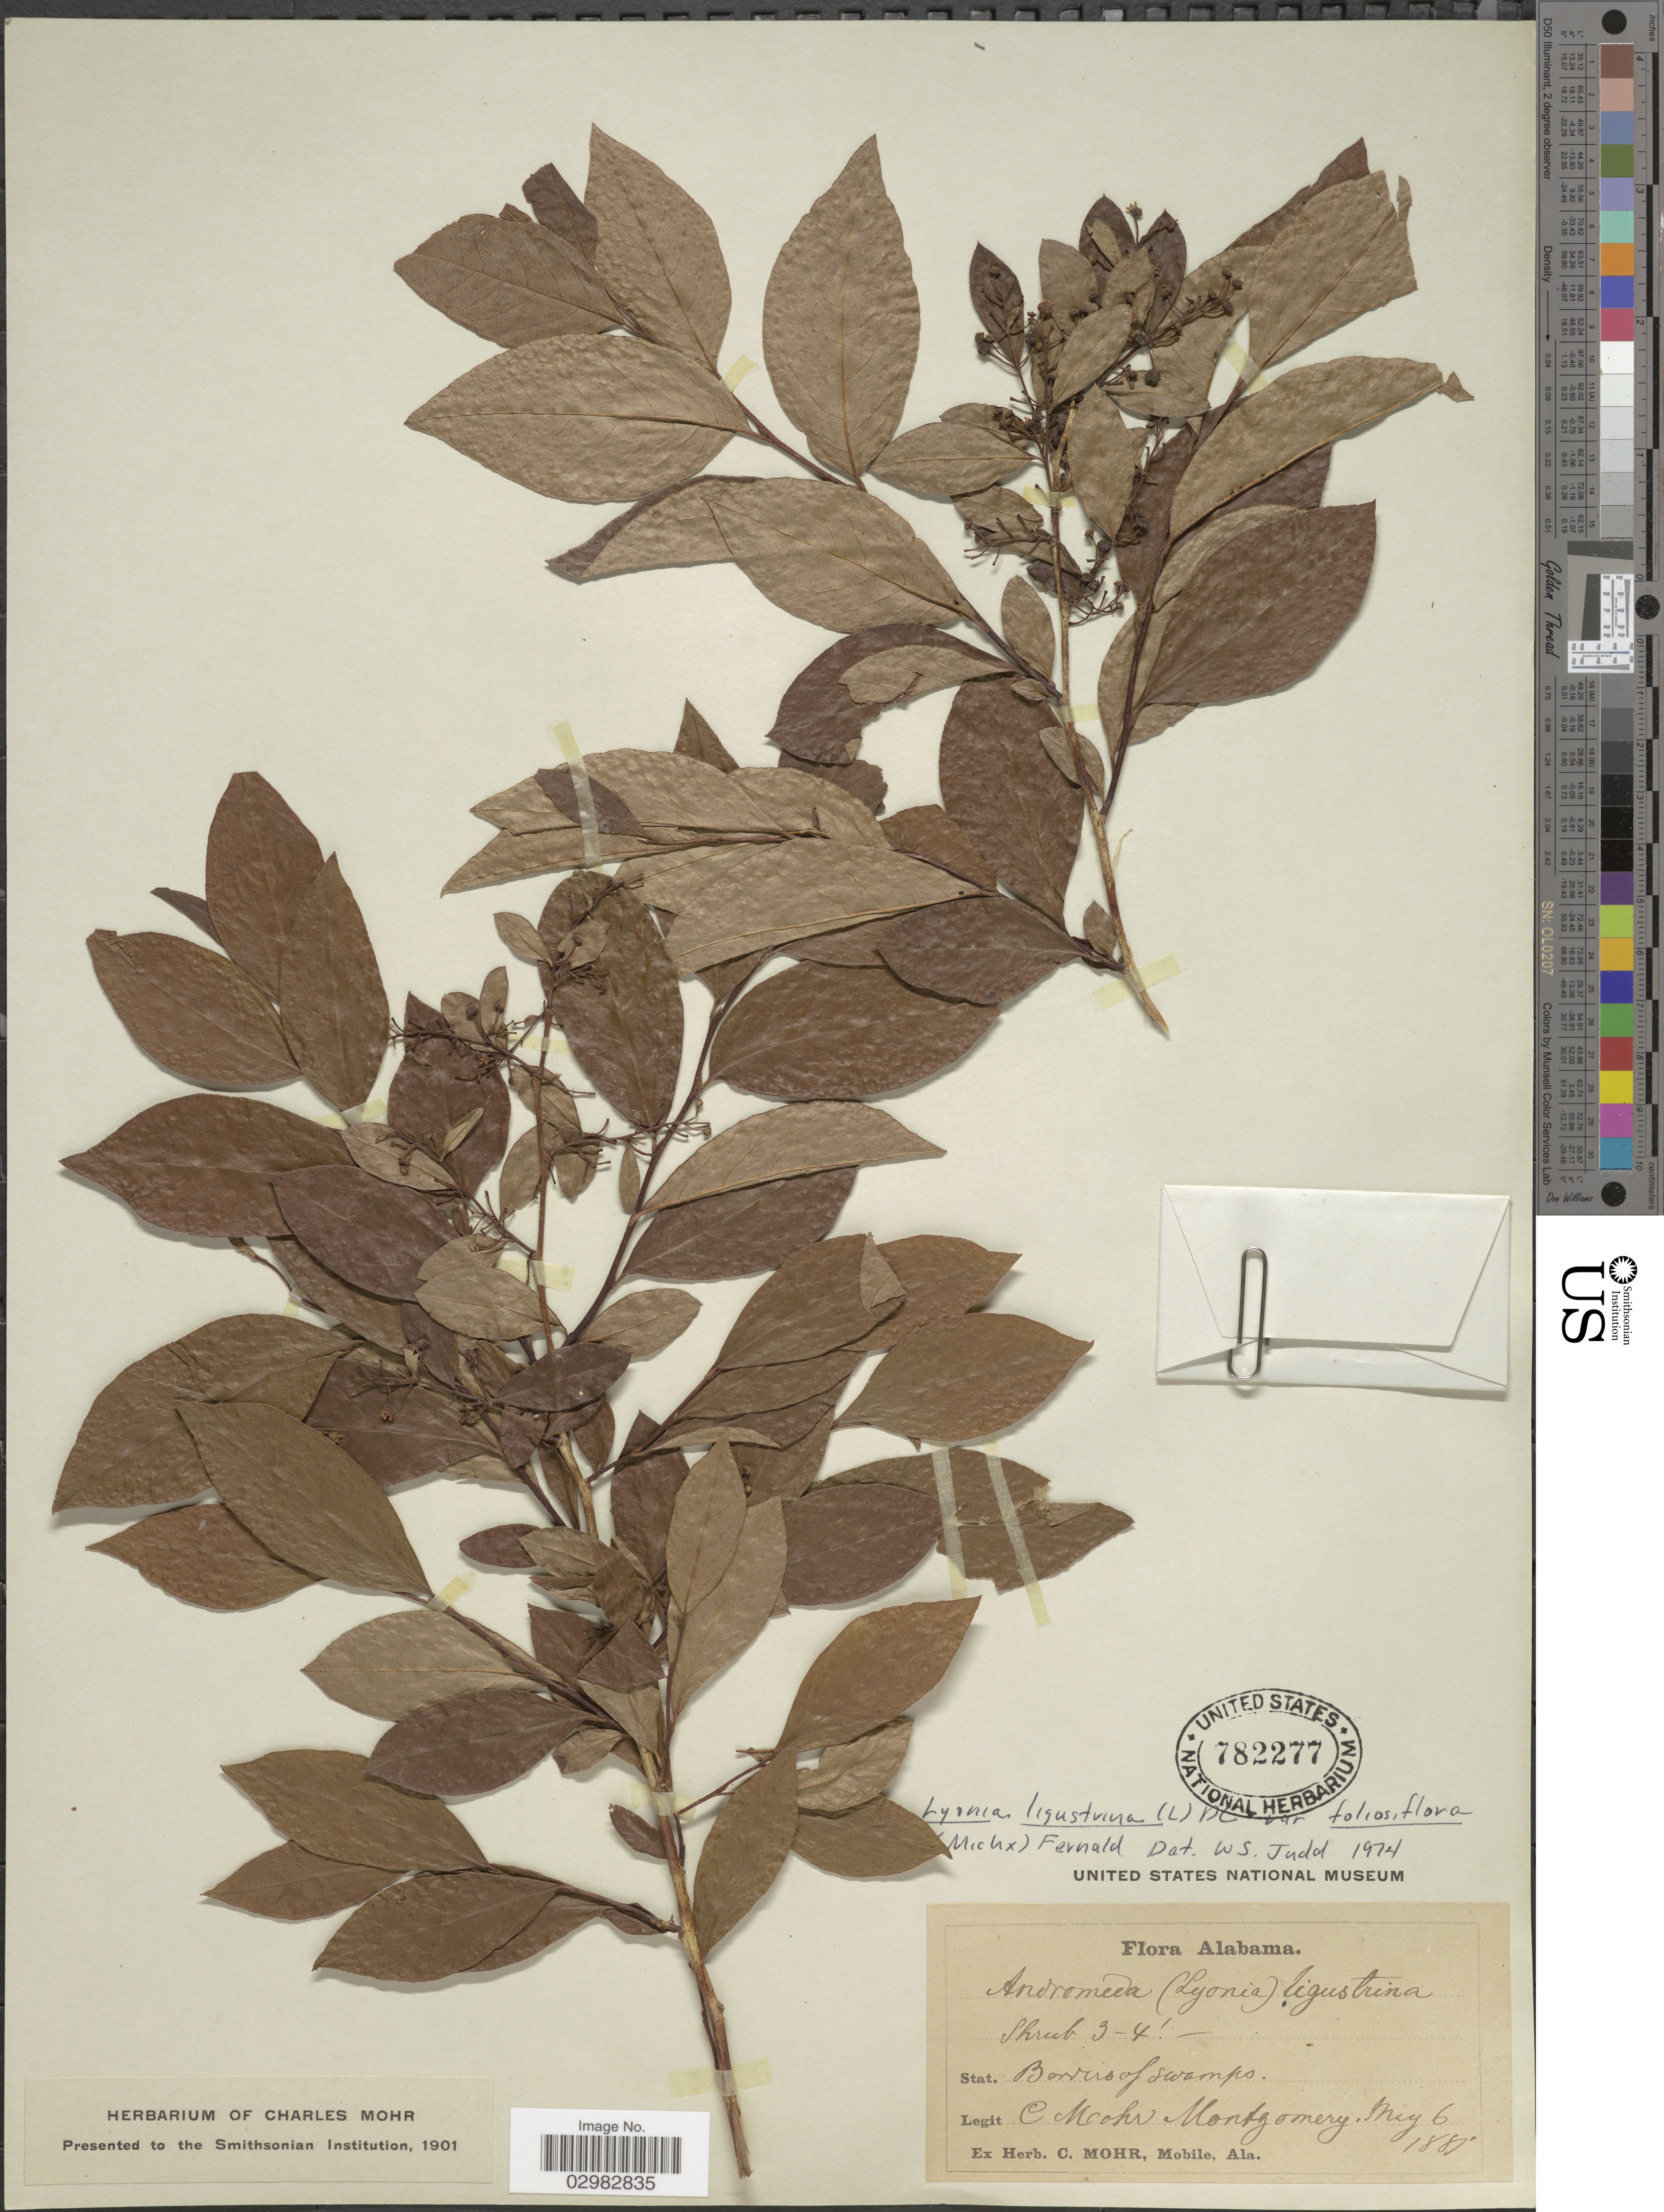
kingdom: Plantae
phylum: Tracheophyta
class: Magnoliopsida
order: Ericales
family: Ericaceae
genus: Lyonia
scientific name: Lyonia ligustrina var. foliosiflora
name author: (Michx.) Fernald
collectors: Mohr, C. T. (herbarium)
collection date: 1881-05-06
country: United States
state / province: Alabama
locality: Montgomery.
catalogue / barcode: US 782277